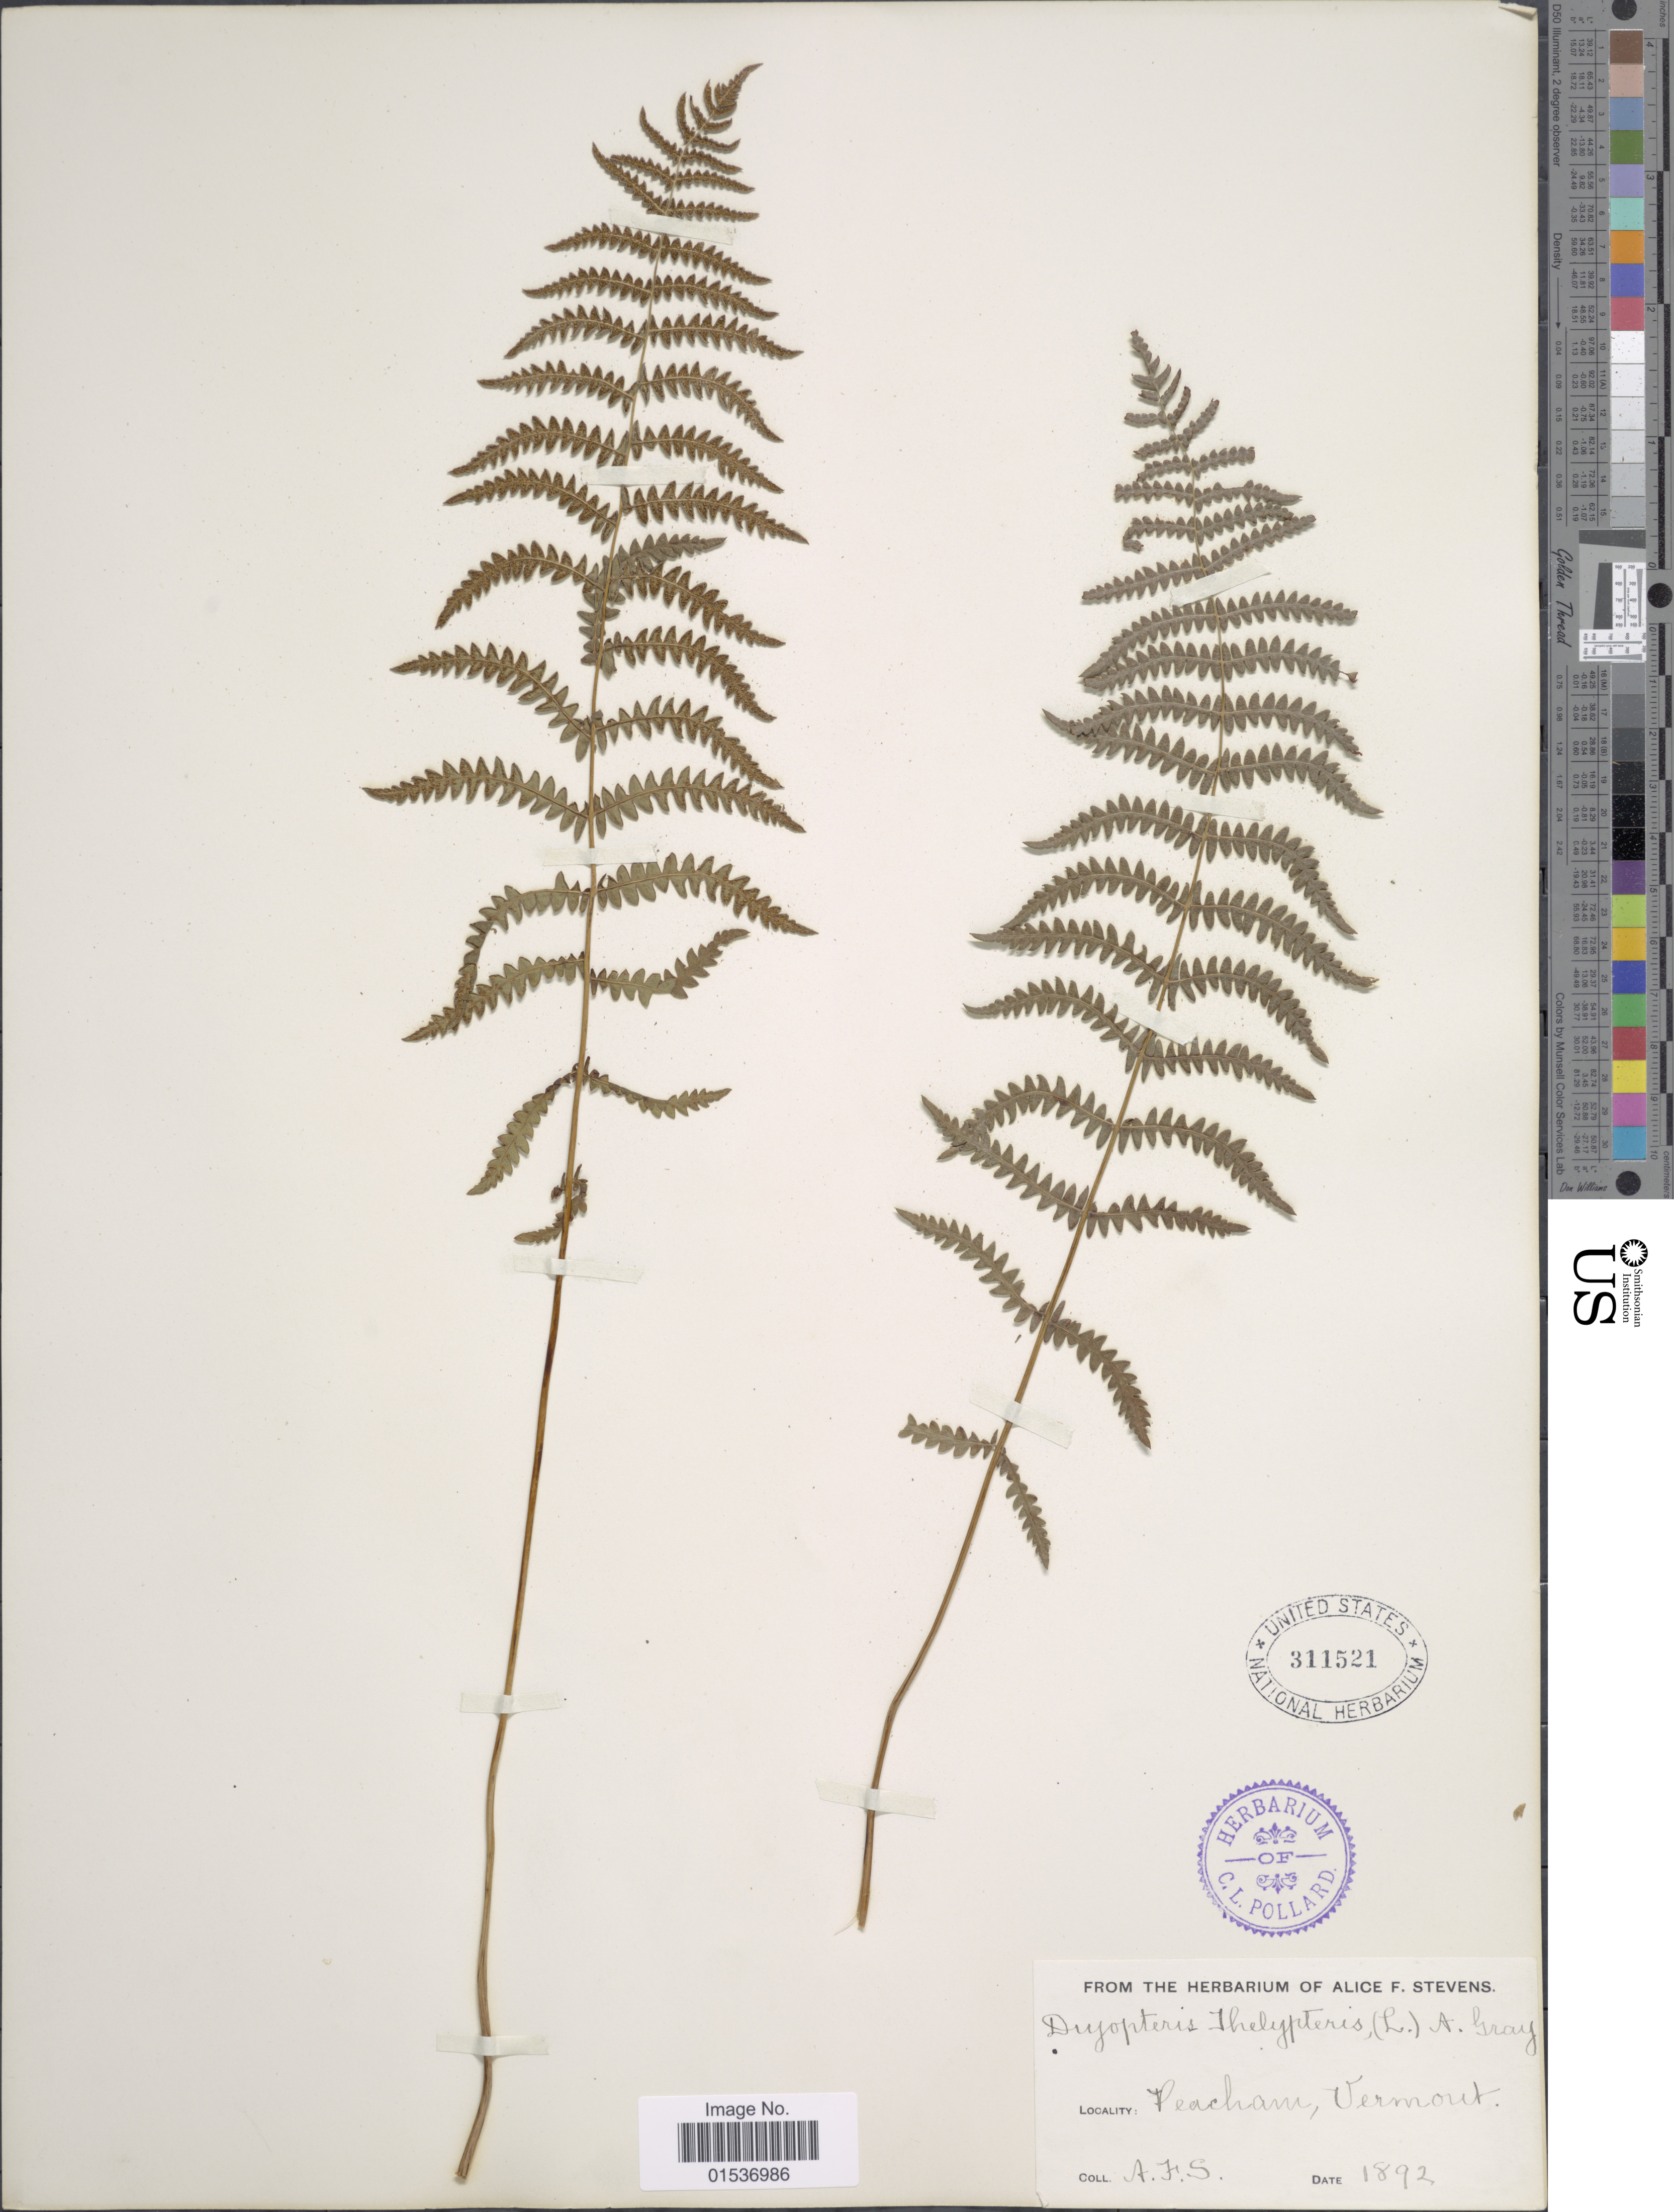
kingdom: Plantae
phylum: Tracheophyta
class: Polypodiopsida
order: Polypodiales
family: Thelypteridaceae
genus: Thelypteris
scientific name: Thelypteris palustris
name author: (Salisb.) Schott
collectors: A. Stevens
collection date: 1892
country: United States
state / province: Vermont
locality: Peacham, Vermont.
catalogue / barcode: US 311521